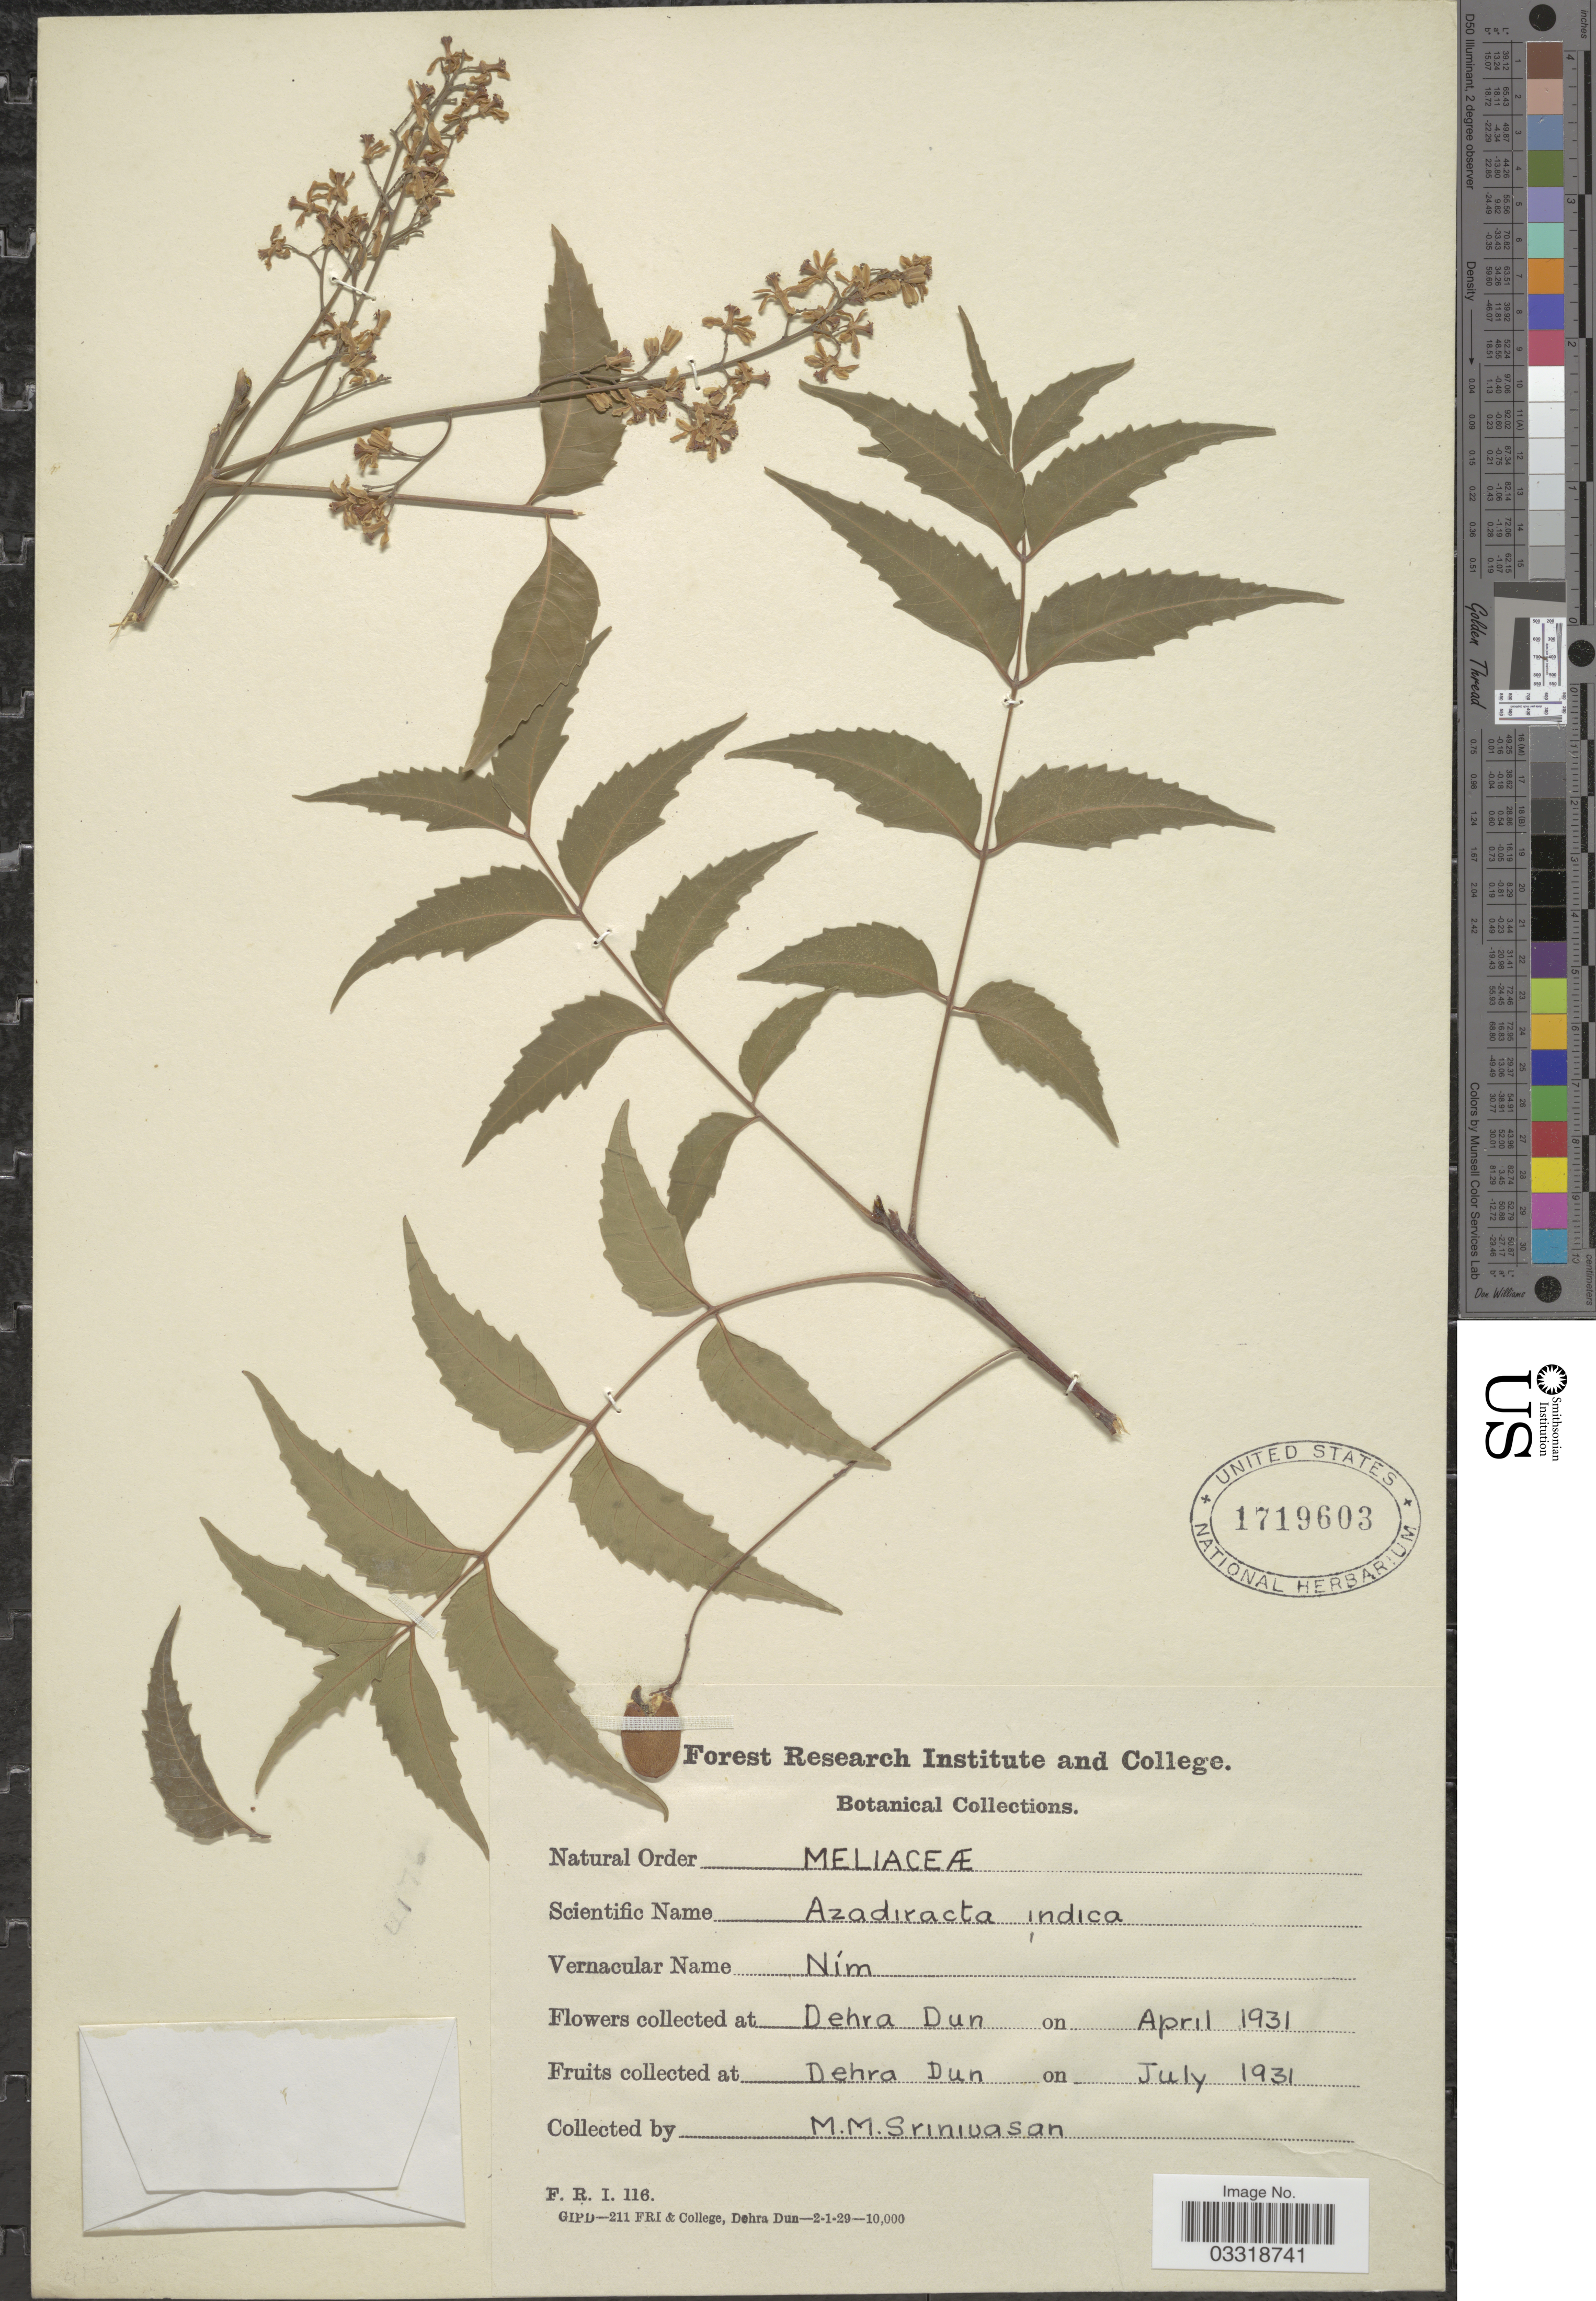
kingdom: Plantae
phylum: Tracheophyta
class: Magnoliopsida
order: Sapindales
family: Meliaceae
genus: Azadirachta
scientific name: Azadirachta indica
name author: A. Juss.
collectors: M. Srinivasan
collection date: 1931-04/1931-07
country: India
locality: Dehra Dun.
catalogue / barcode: US 1719603